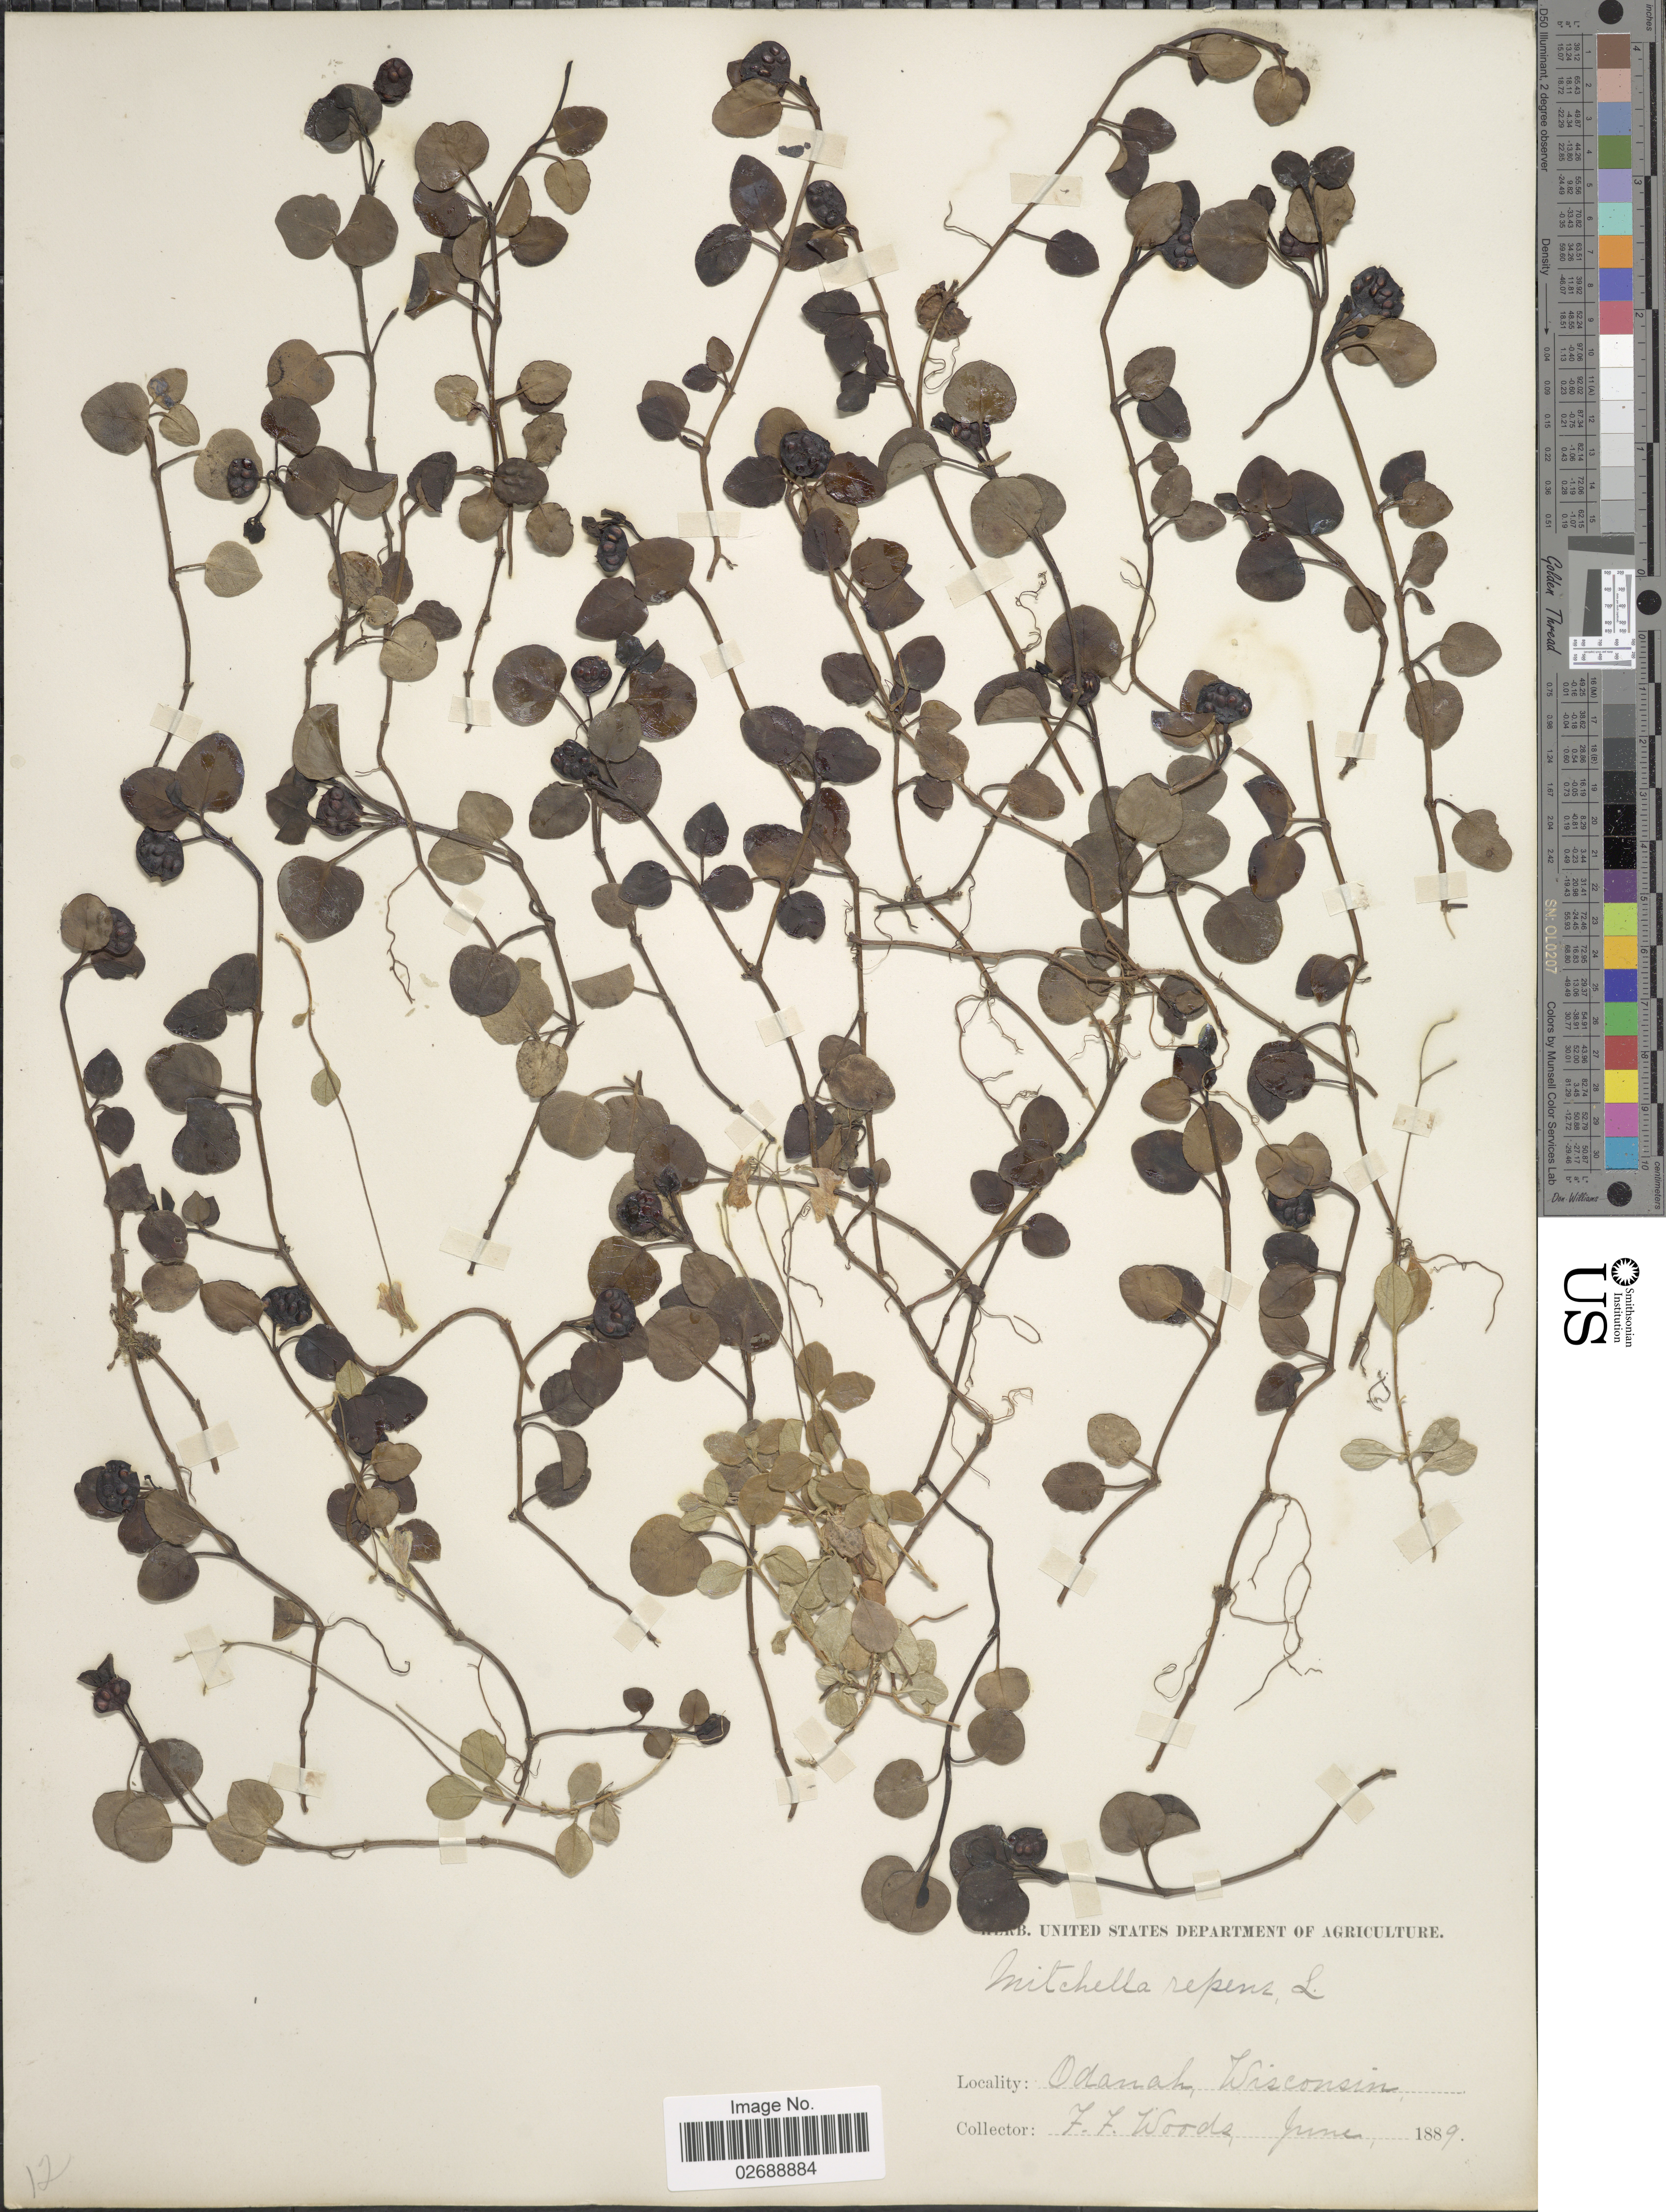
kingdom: Plantae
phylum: Tracheophyta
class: Magnoliopsida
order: Gentianales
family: Rubiaceae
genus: Mitchella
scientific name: Mitchella repens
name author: L.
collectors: F. Woods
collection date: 1889-06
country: United States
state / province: Wisconsin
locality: Odanah